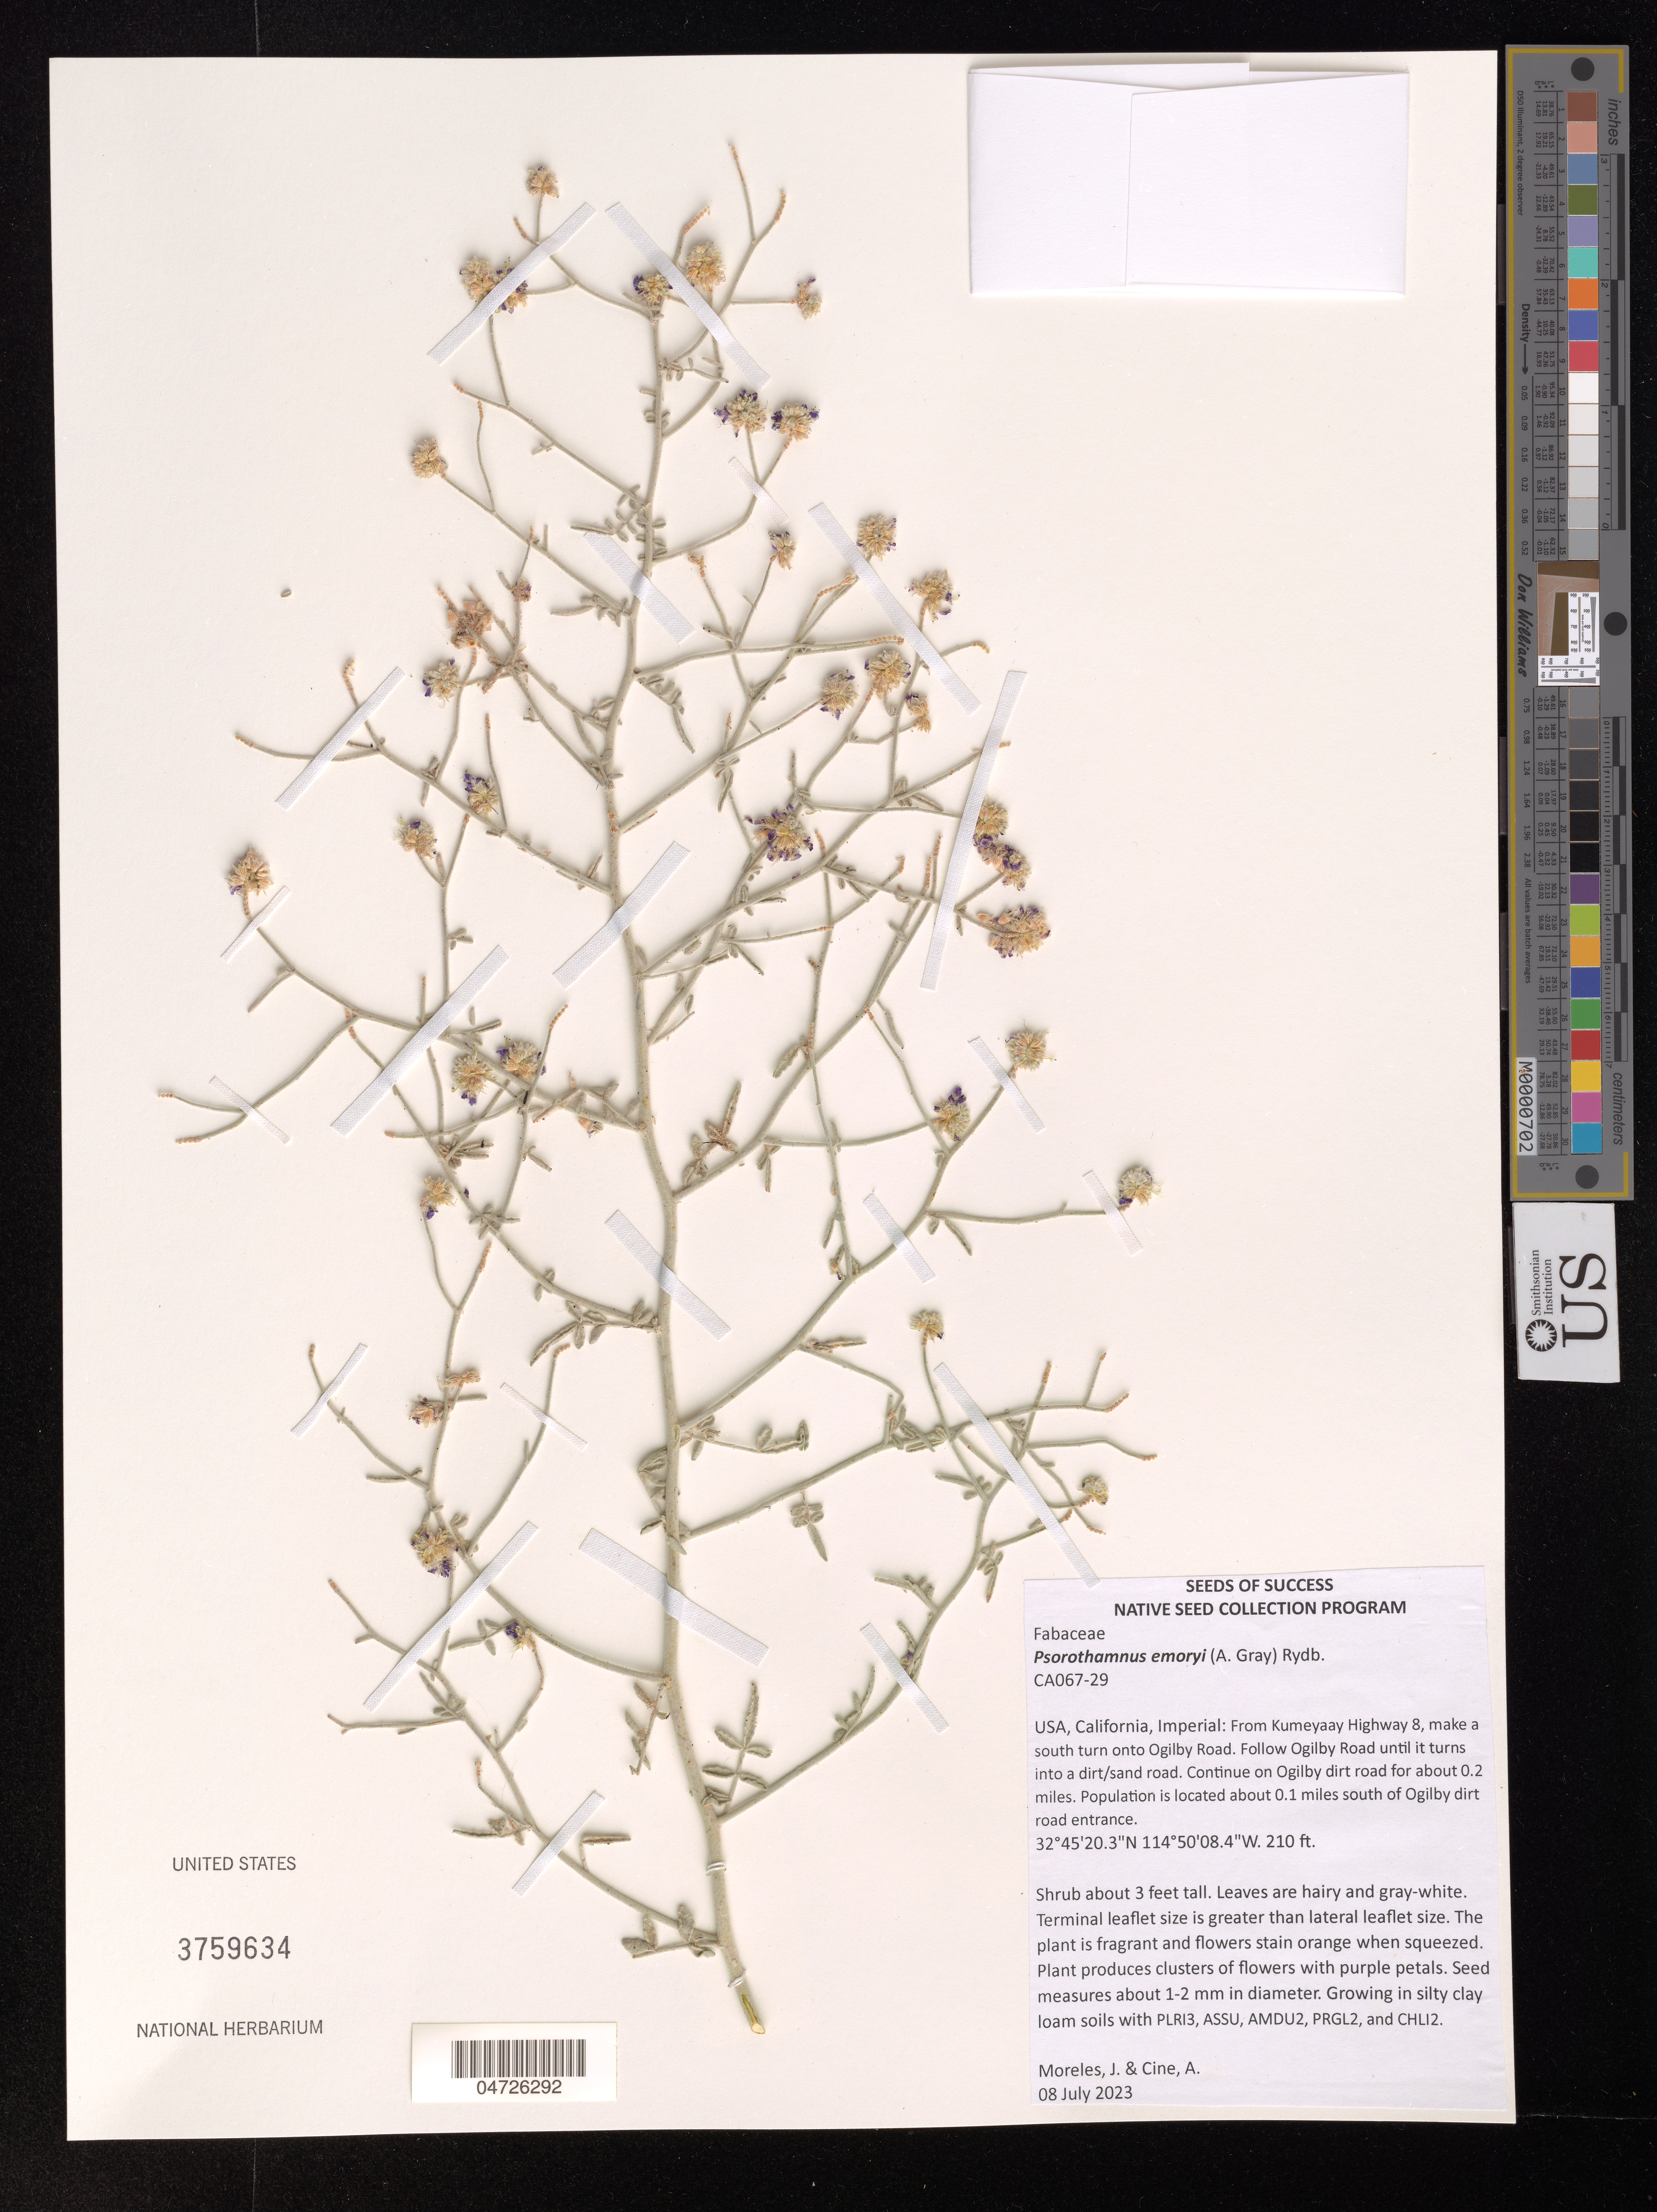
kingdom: Plantae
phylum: Tracheophyta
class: Magnoliopsida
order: Fabales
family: Fabaceae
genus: Psorothamnus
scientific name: Psorothamnus emoryi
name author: (A. Gray) Rydb.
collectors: J. Moreles & A. Cine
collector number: CA067-29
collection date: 2023-07-08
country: United States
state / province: California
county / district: Imperial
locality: Imperial: From Kumeyaay Highway 8, make a south turn onto Ogilby Road. Follow Ogilby Road unti it turns into a dirt/sand road. Continue on Ogilby dirt road for about 0.2 miles.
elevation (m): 64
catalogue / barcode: US 3759634